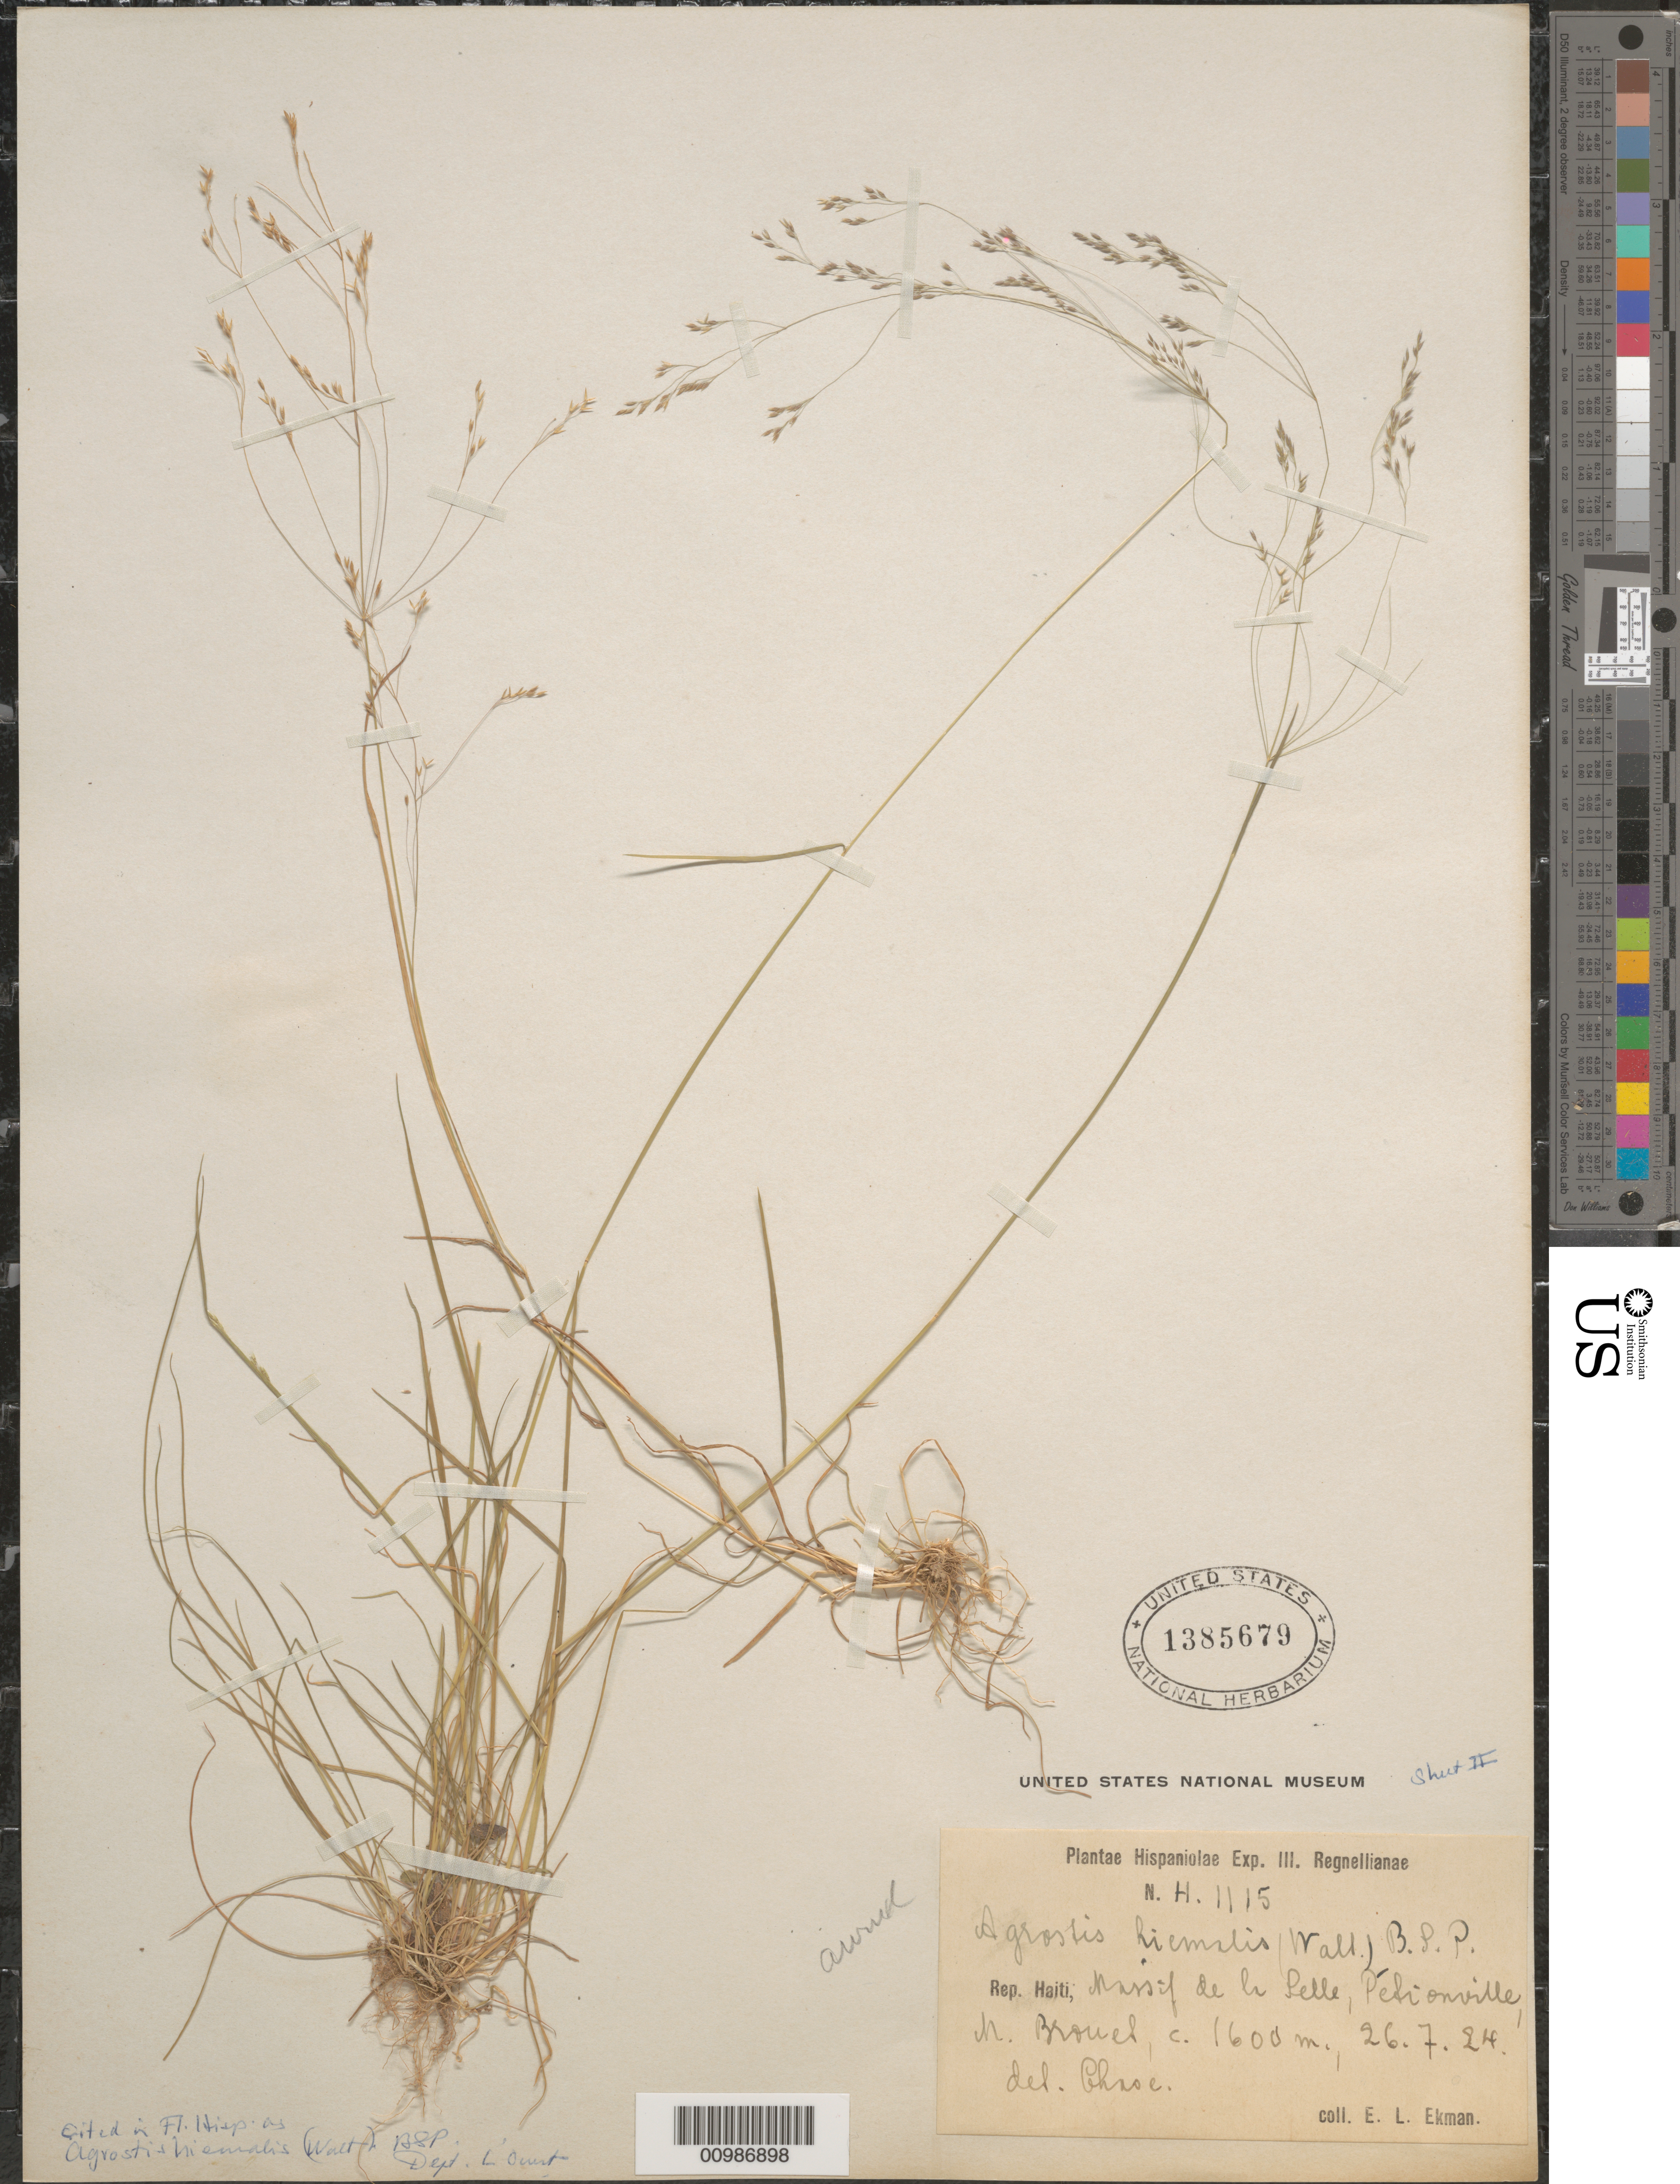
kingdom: Plantae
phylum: Tracheophyta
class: Liliopsida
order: Poales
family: Poaceae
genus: Agrostis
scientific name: Agrostis hyemalis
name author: (Walter) Britton et al.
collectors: E. L. Ekman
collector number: H 1115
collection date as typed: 26 Jul 1924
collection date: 1924-07-26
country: Haiti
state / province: Óuest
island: Hispaniola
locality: Massif de la Pelle, Petionville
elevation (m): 1600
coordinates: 0 N, 0 E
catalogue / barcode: US 1385679